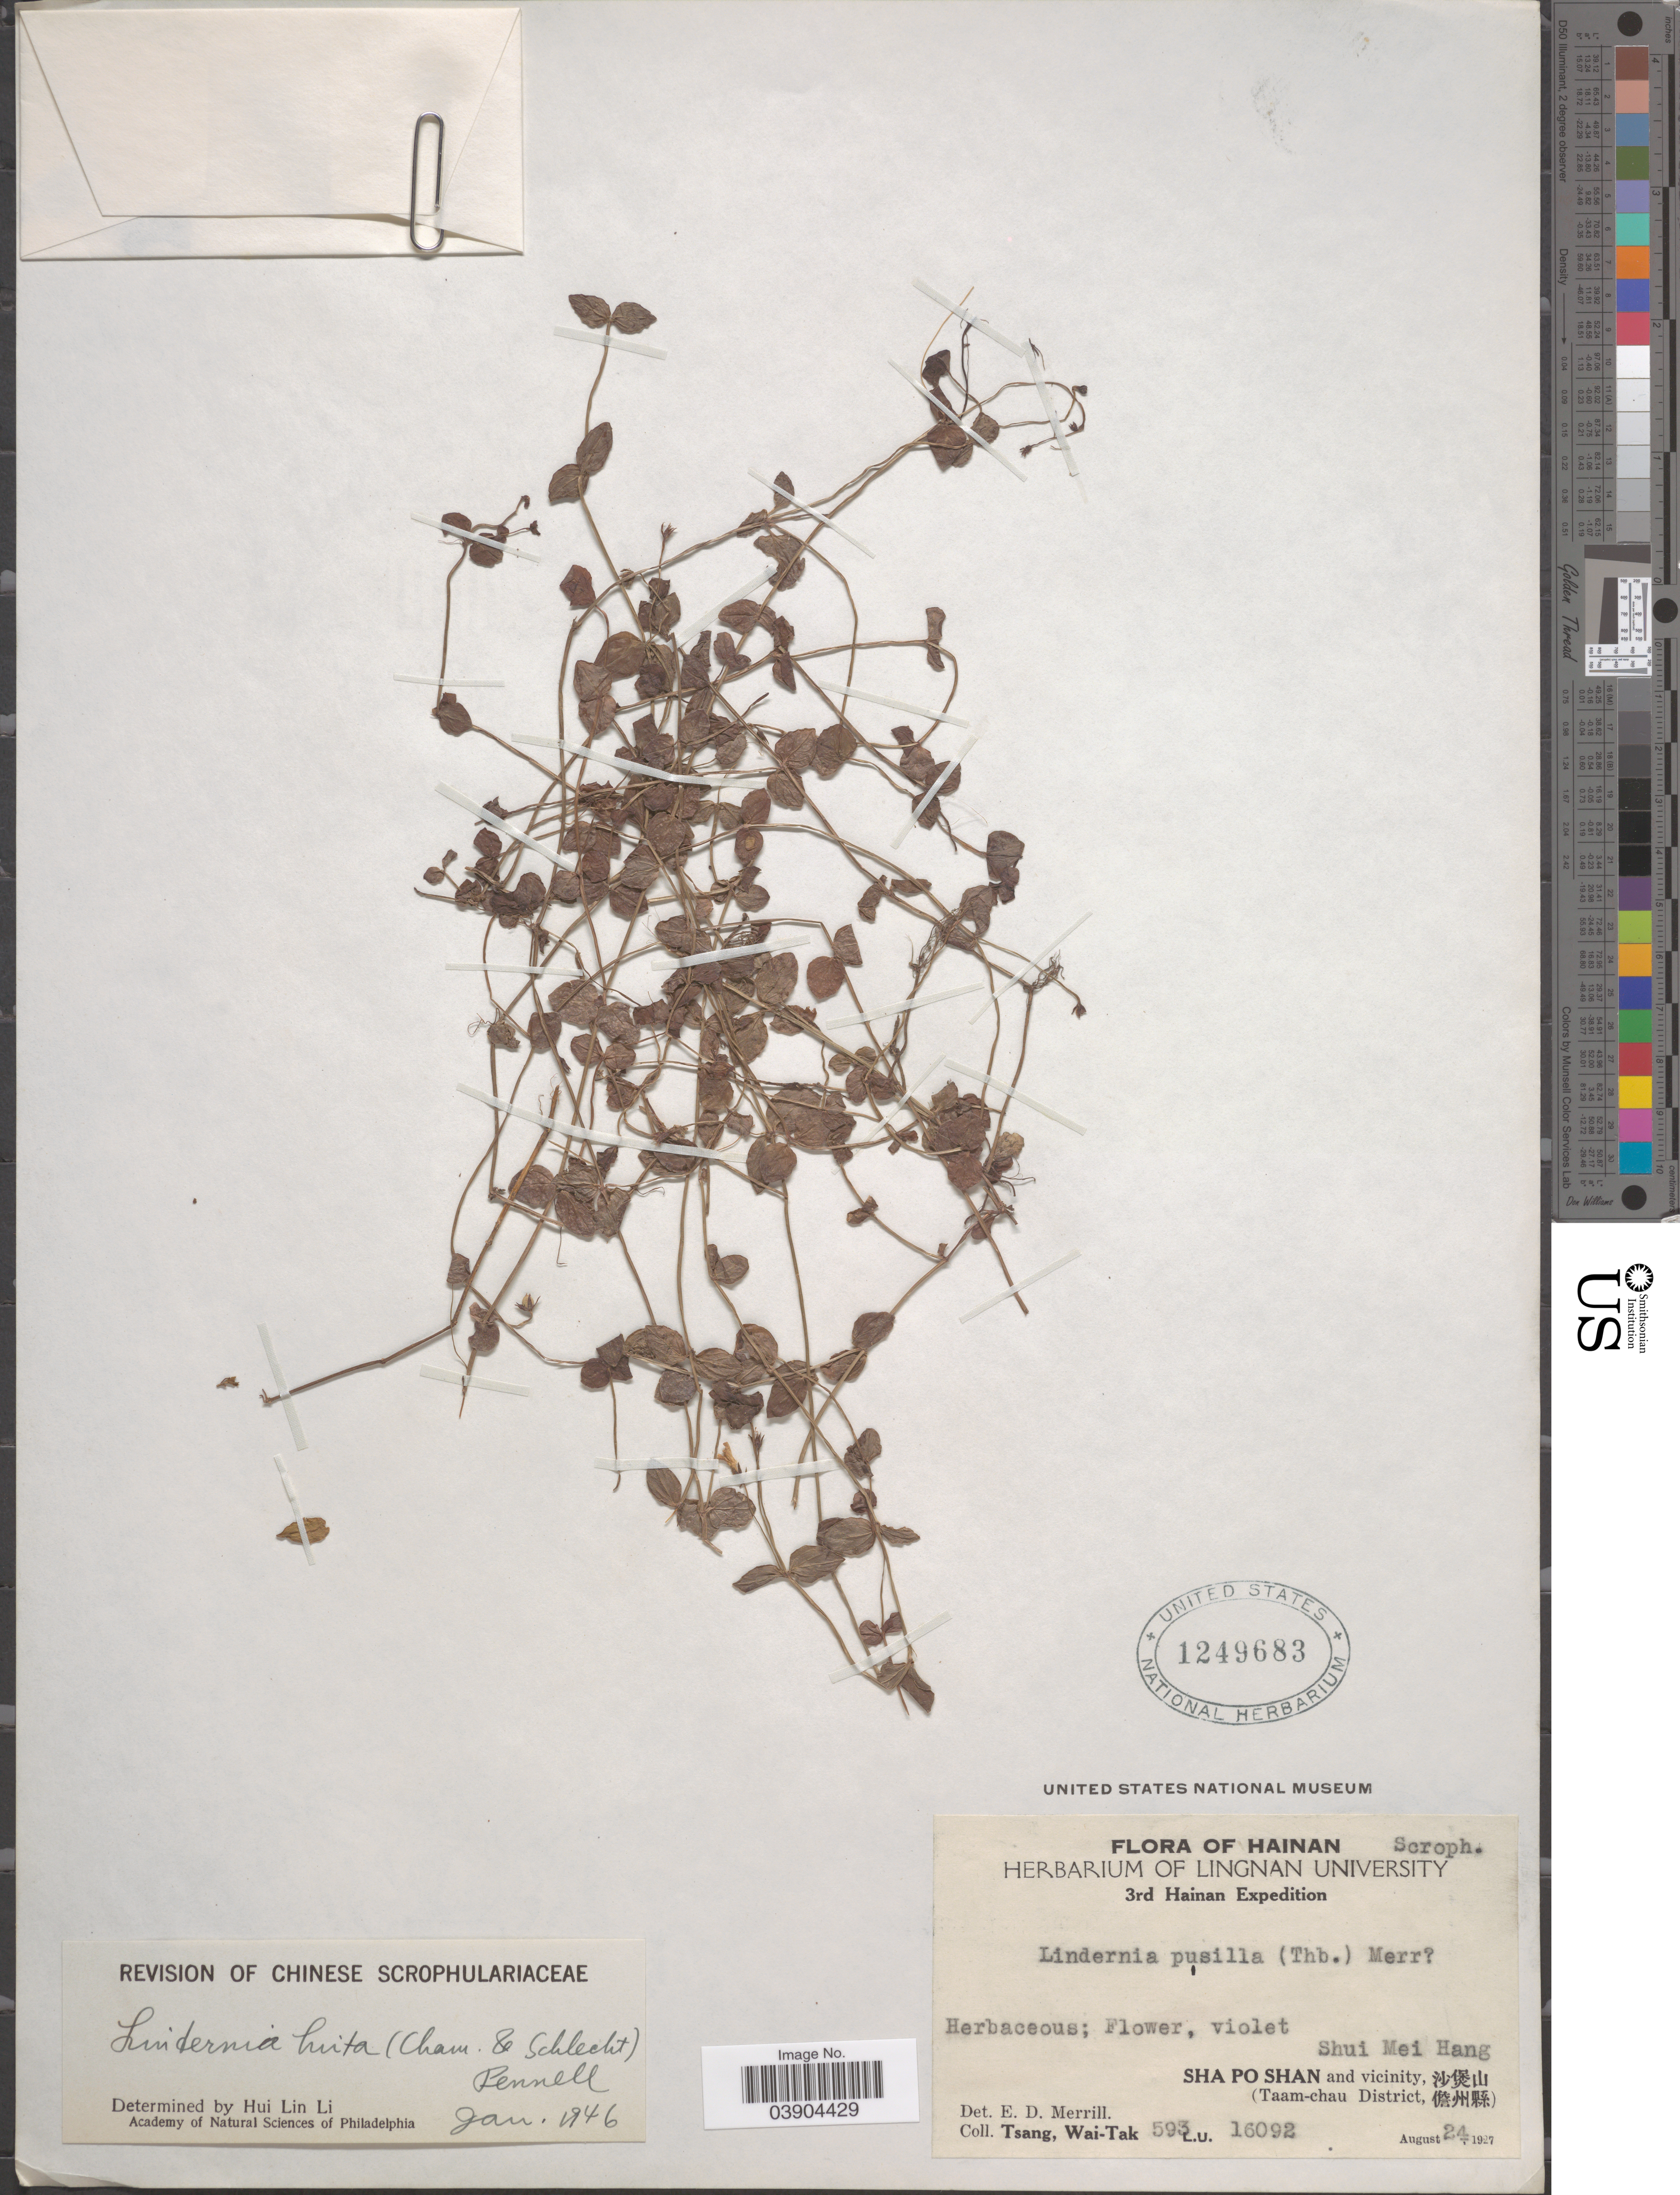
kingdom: Plantae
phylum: Tracheophyta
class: Magnoliopsida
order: Lamiales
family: Linderniaceae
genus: Lindernia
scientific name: Lindernia hirta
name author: (Cham. & Schltdl.) Pennell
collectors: W. T. Tsang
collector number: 593 L.U.16092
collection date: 1927-08-24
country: China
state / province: Hainan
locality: Shui Mei Hang. Sha Po Shan and vicinity, X. (Taam-chau District, X).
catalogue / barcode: US 1249683